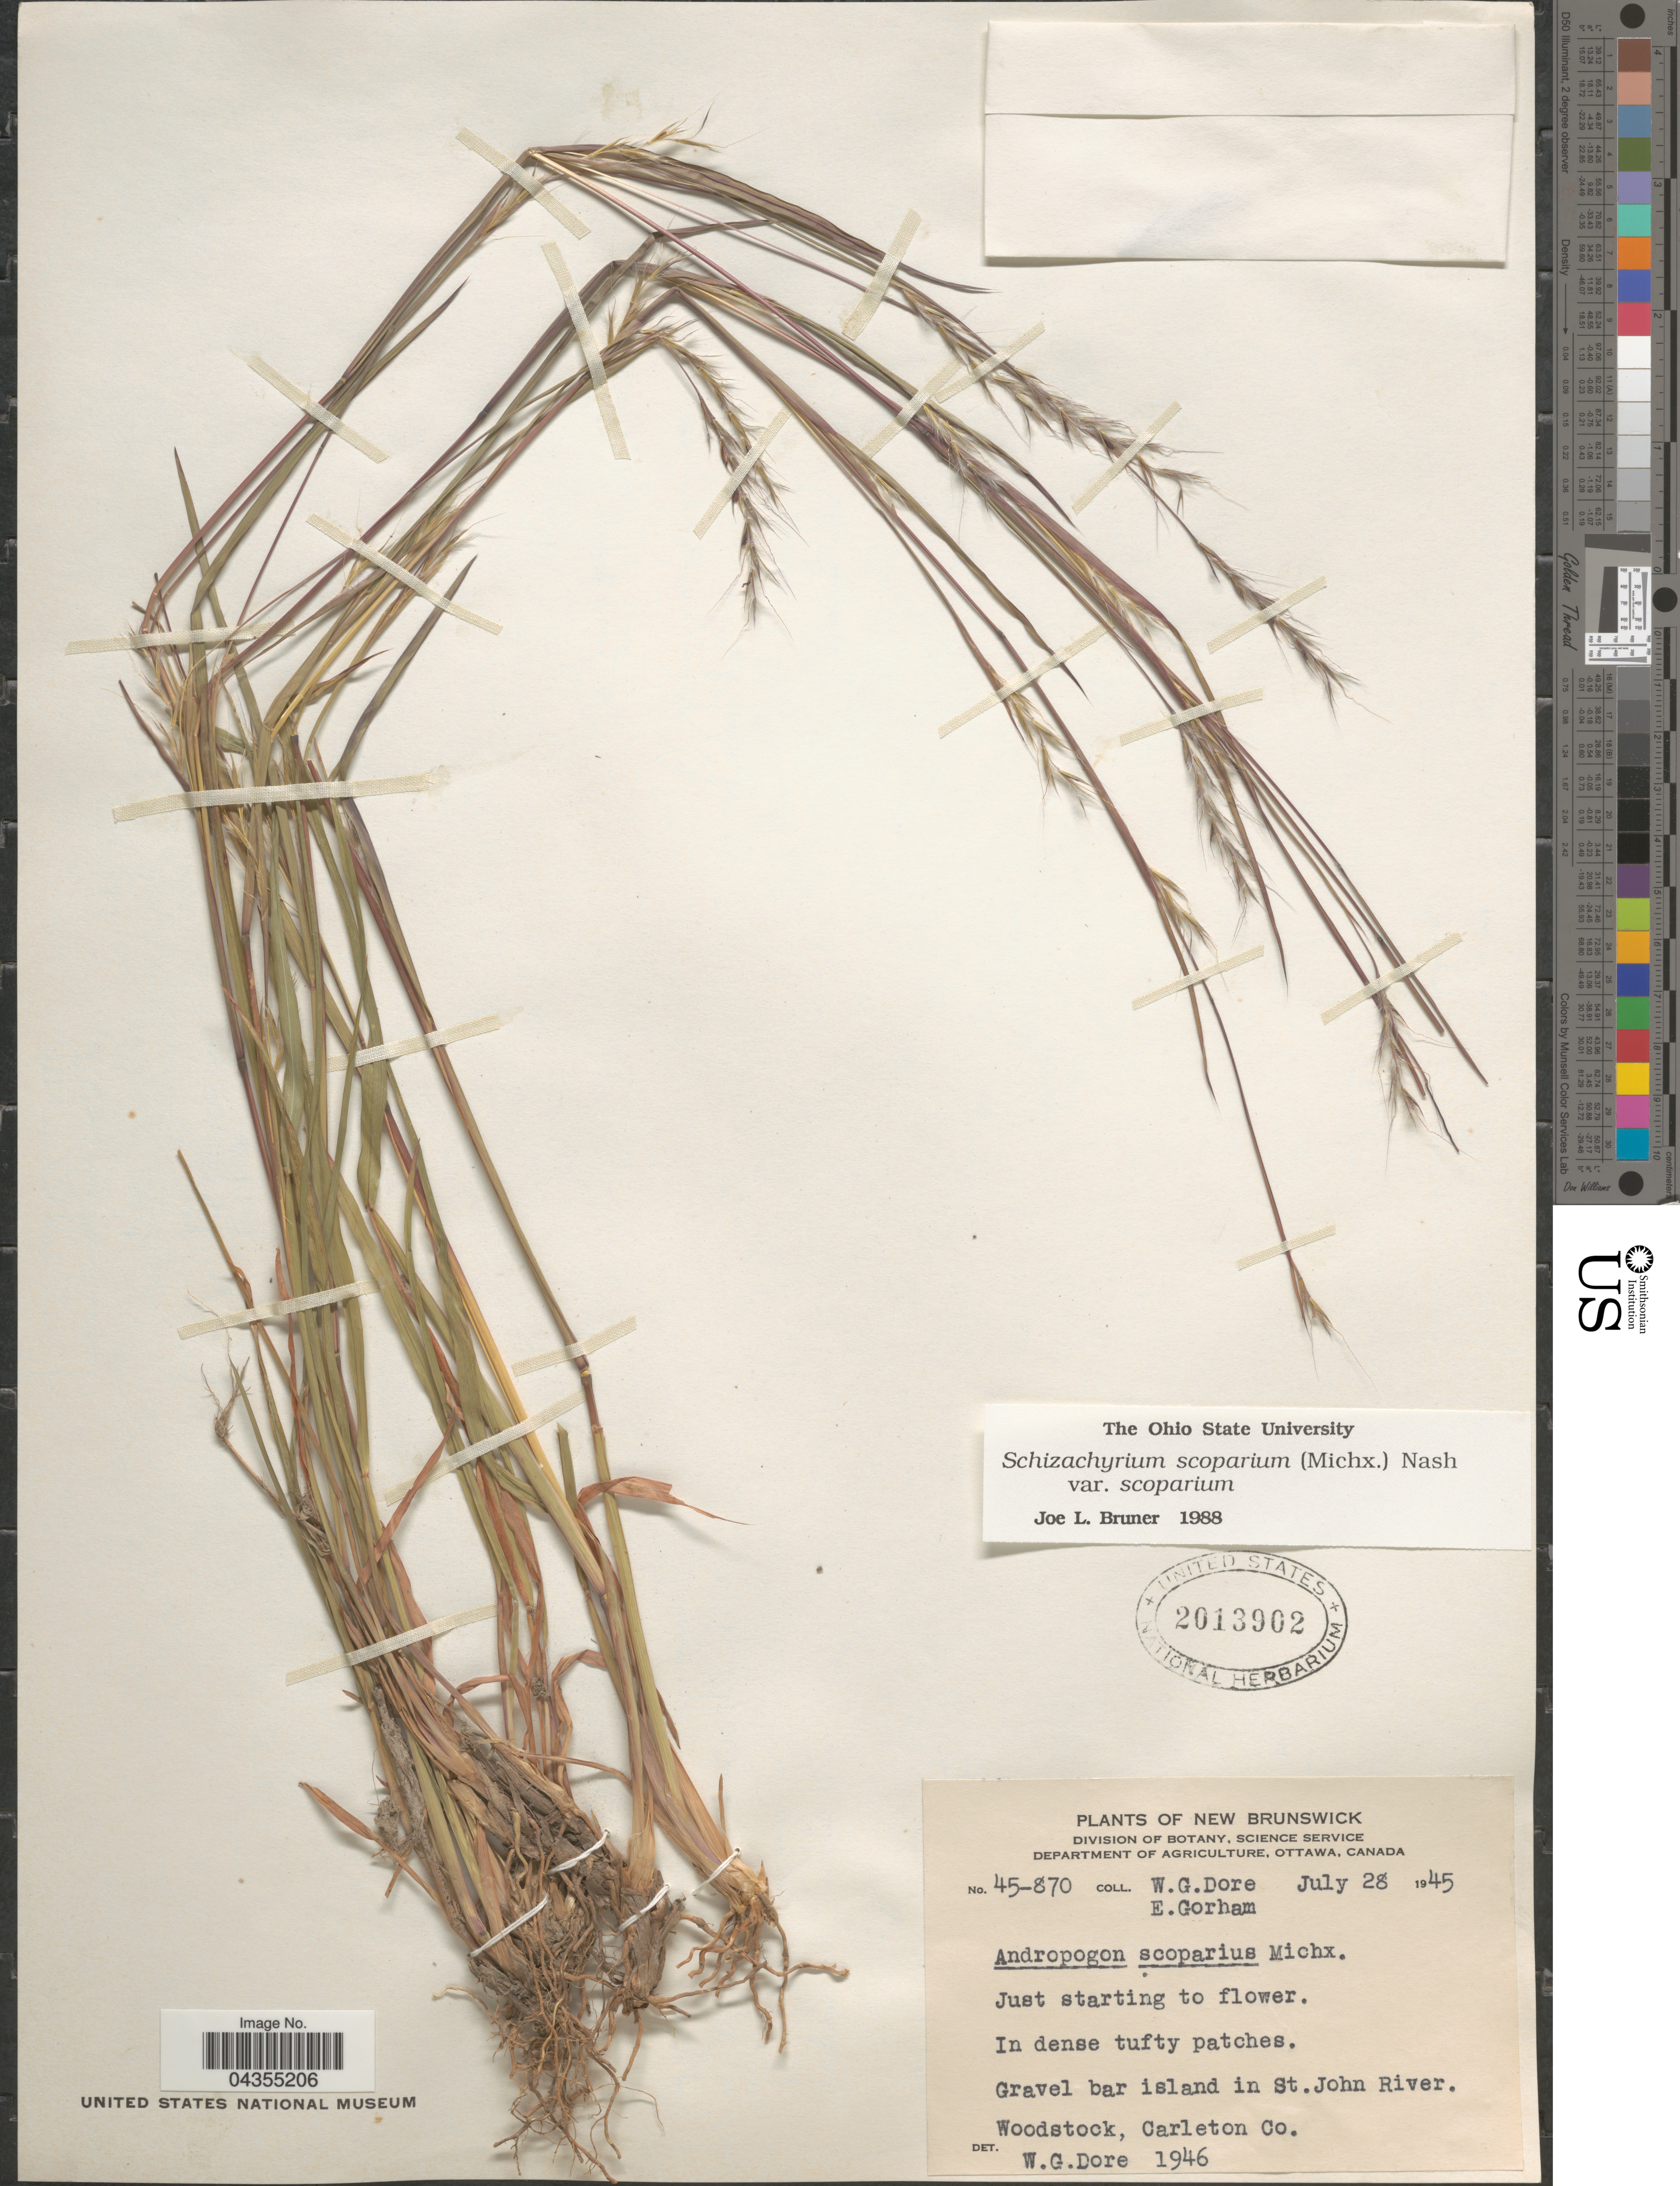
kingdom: Plantae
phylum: Tracheophyta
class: Liliopsida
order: Poales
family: Poaceae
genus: Schizachyrium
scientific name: Schizachyrium scoparium var. scoparium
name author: (Michx.) Nash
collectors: W. Dore & E. Gorham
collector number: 45-870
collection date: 1945-07-28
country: Canada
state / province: New Brunswick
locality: Gravel bar island in St. John River. Woodstock, Carleton Co.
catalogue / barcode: US 2013902